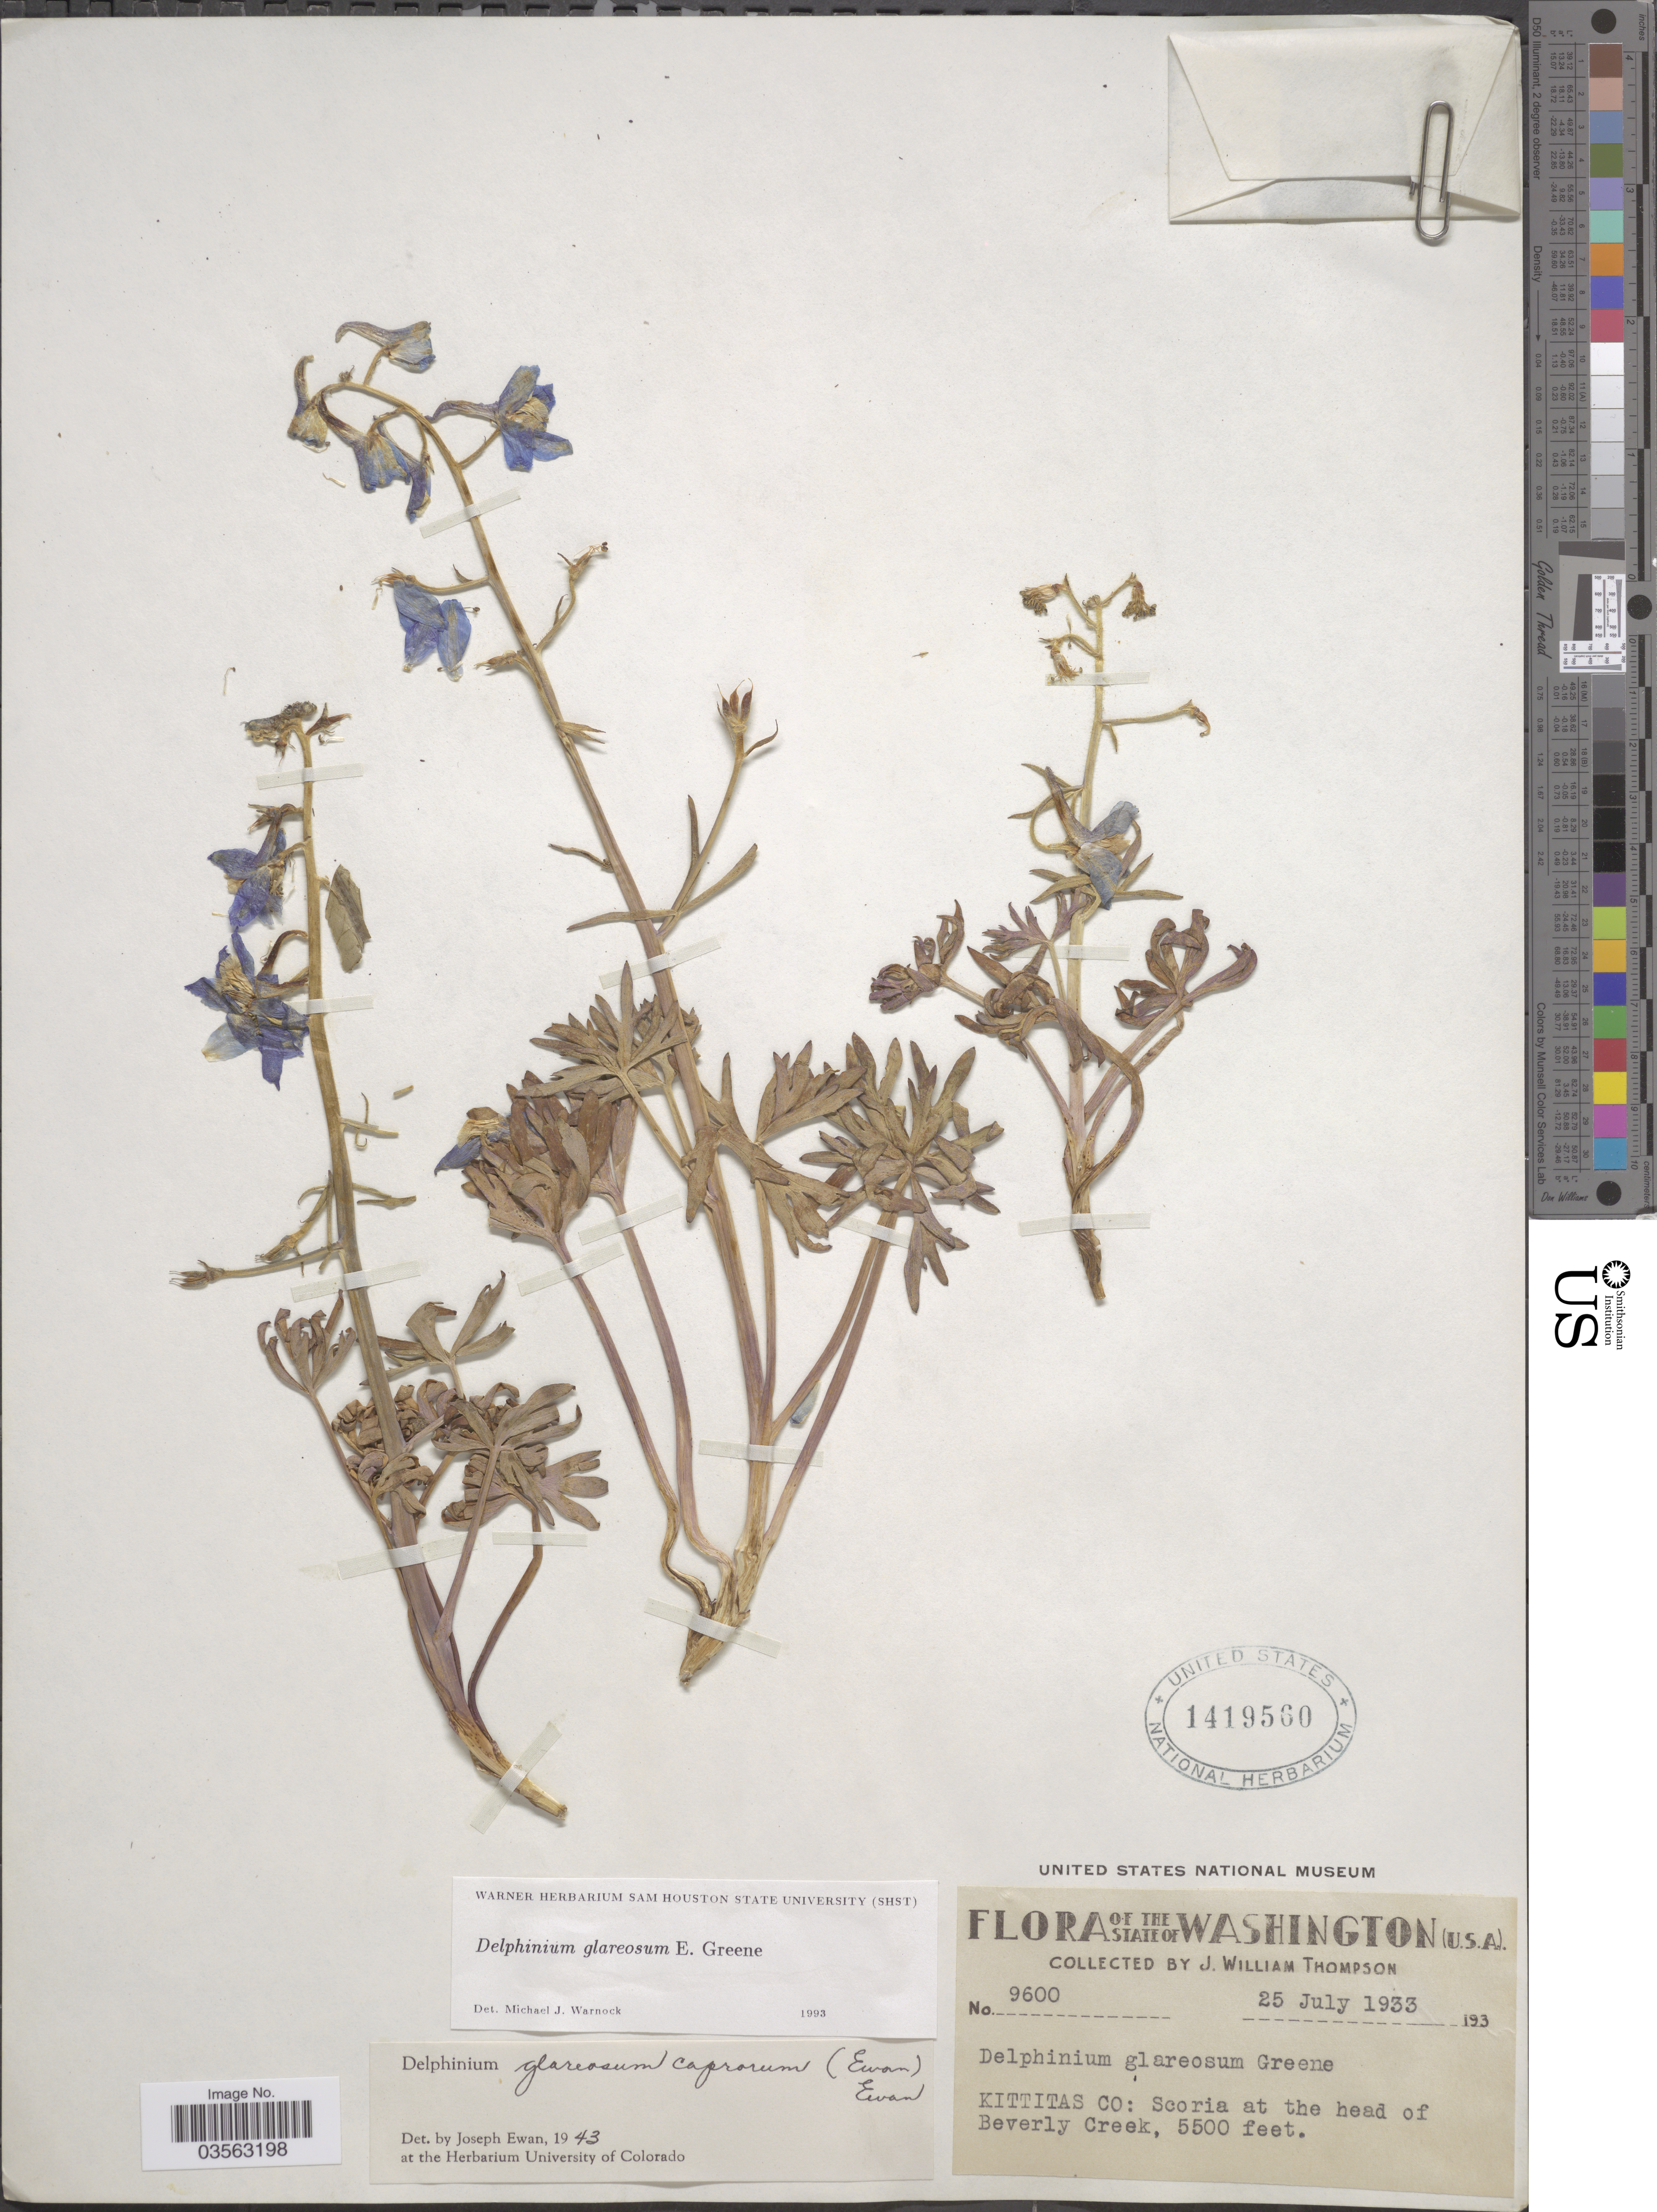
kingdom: Plantae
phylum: Tracheophyta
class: Magnoliopsida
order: Ranunculales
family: Ranunculaceae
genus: Delphinium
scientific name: Delphinium glareosum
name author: Greene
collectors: J. W. Thompson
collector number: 9600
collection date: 1933-07-25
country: United States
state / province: Washington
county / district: Kittitas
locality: U.S.A. Kittitas Co: Scoria at the head of Beverly Creek.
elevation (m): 1676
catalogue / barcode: US 1419560